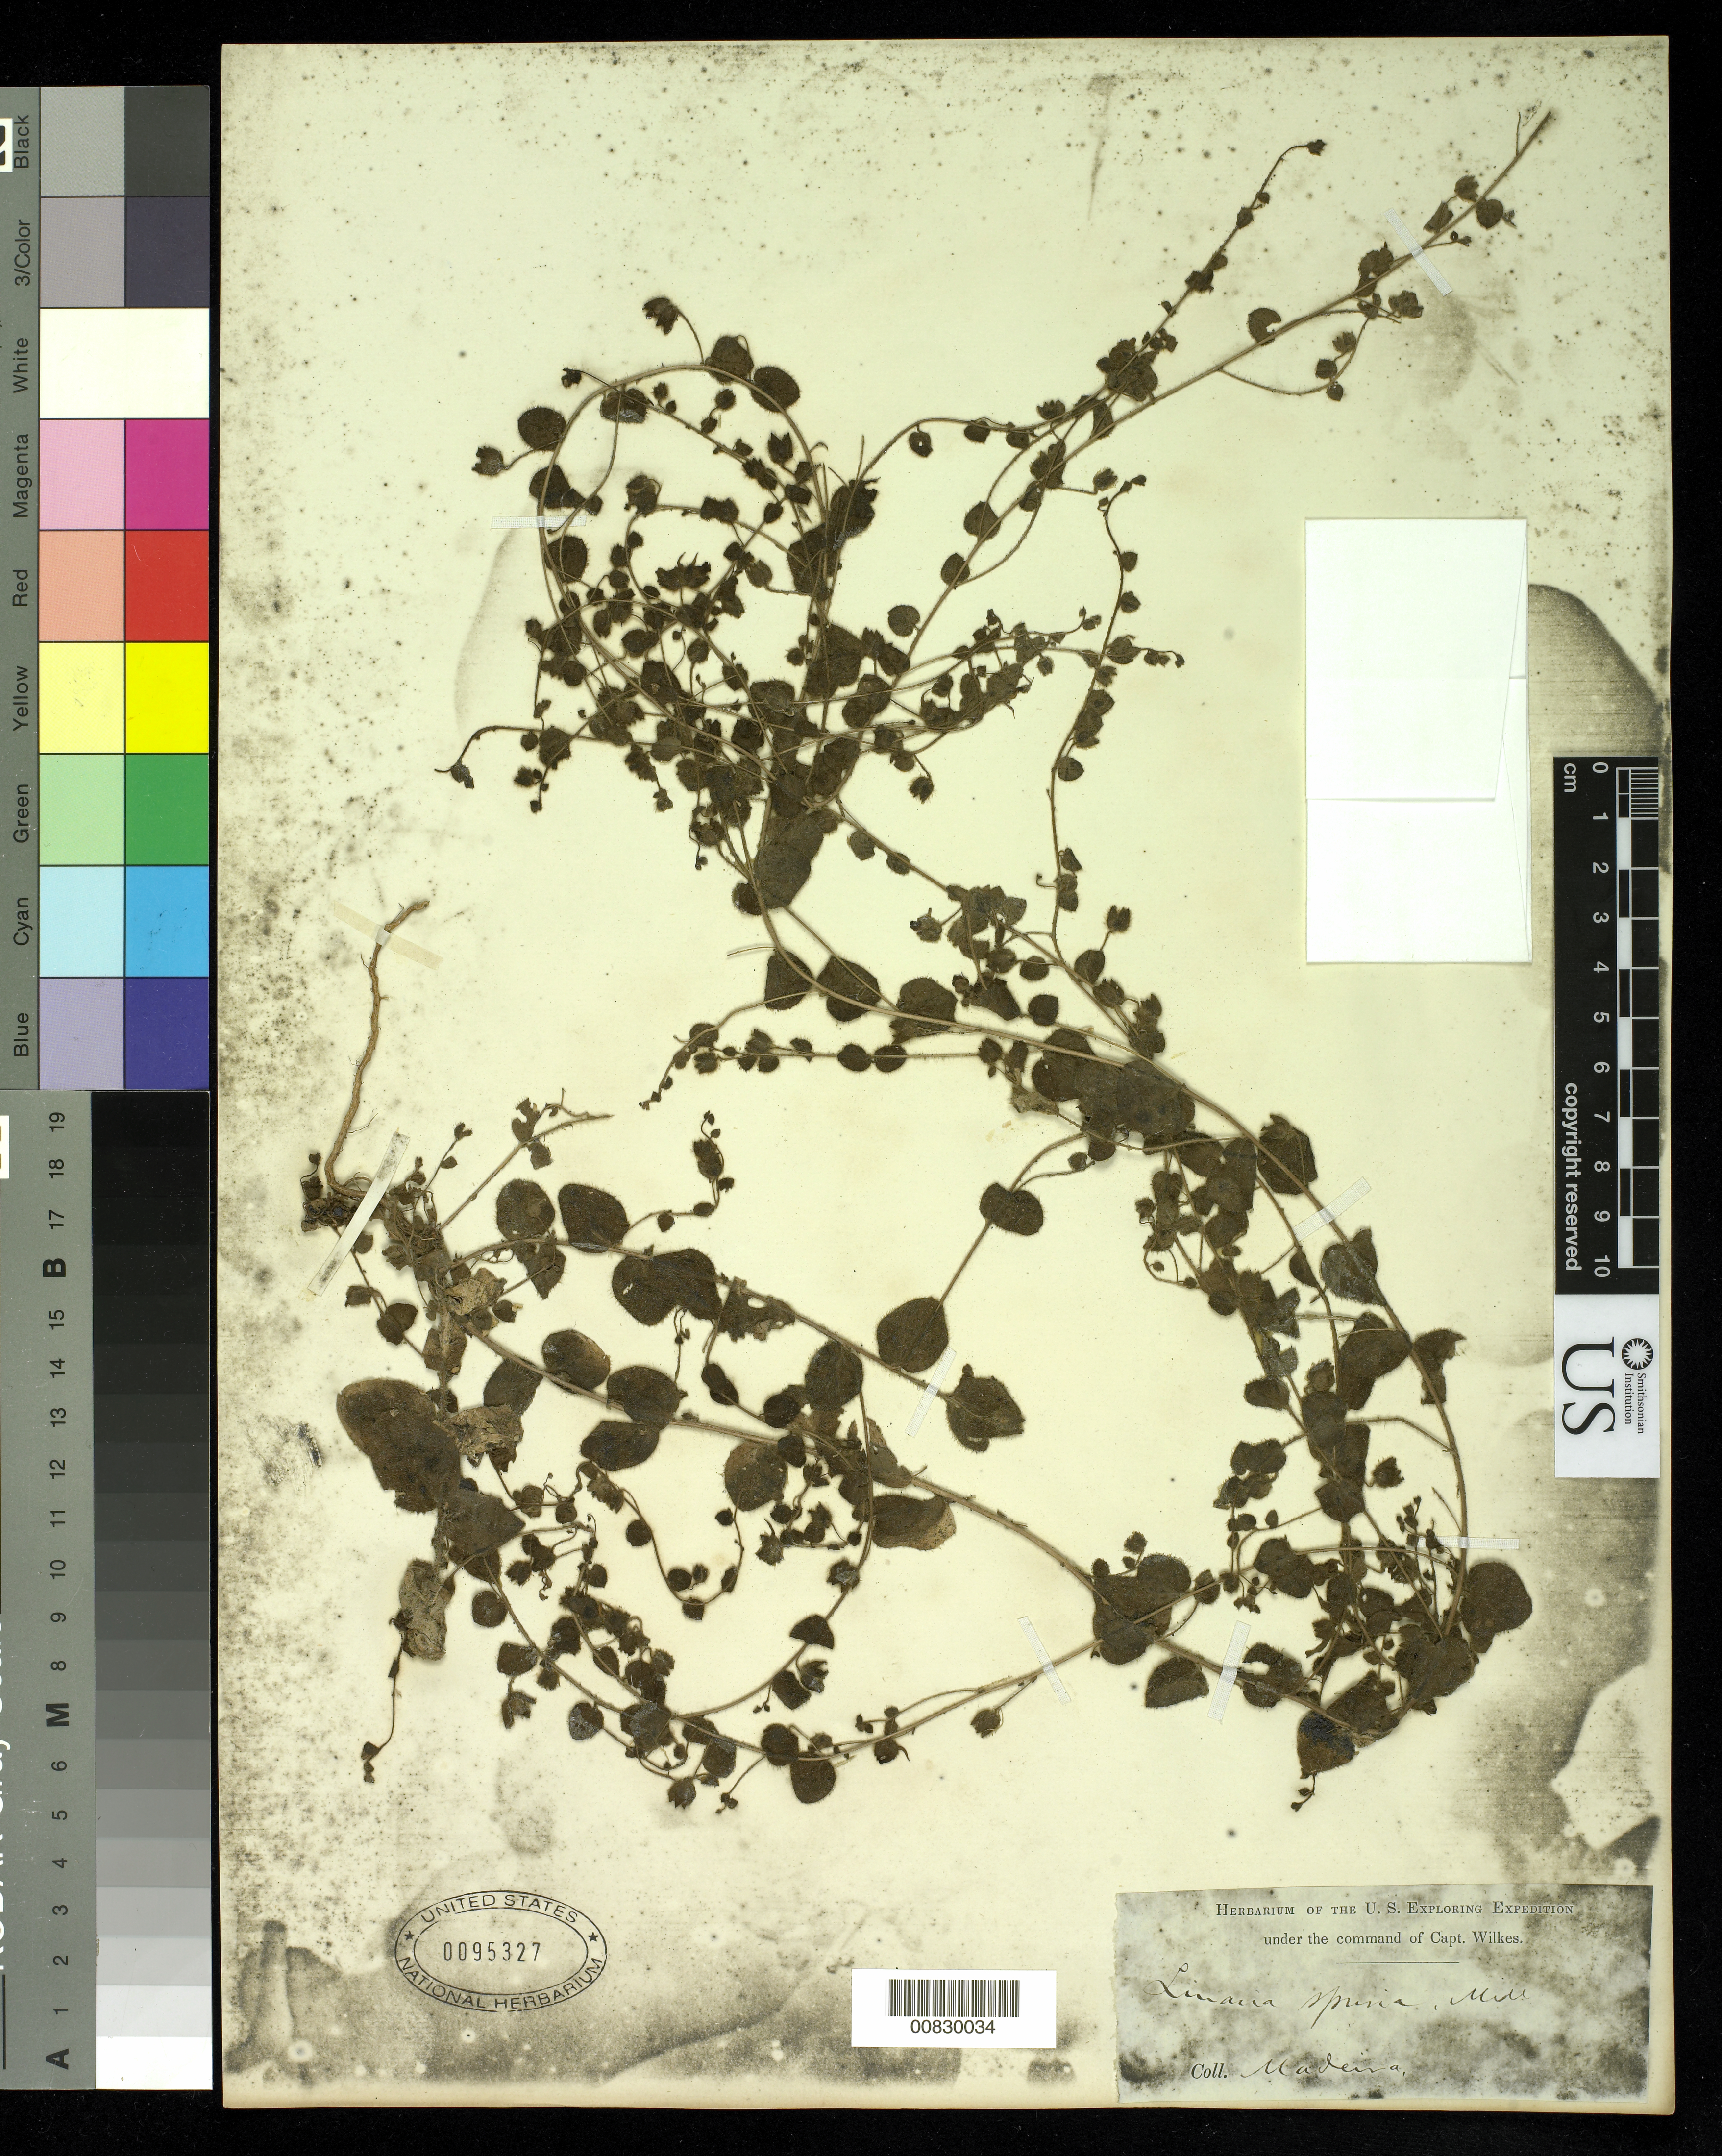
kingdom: Plantae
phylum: Tracheophyta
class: Magnoliopsida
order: Lamiales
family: Plantaginaceae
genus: Linaria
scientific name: Linaria spuria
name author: Mill.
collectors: Wilkes Explor. Exped.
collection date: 1838/1842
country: Portugal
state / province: Madeira (Aut. Reg.)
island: Madeira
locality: Funchal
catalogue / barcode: US 95327